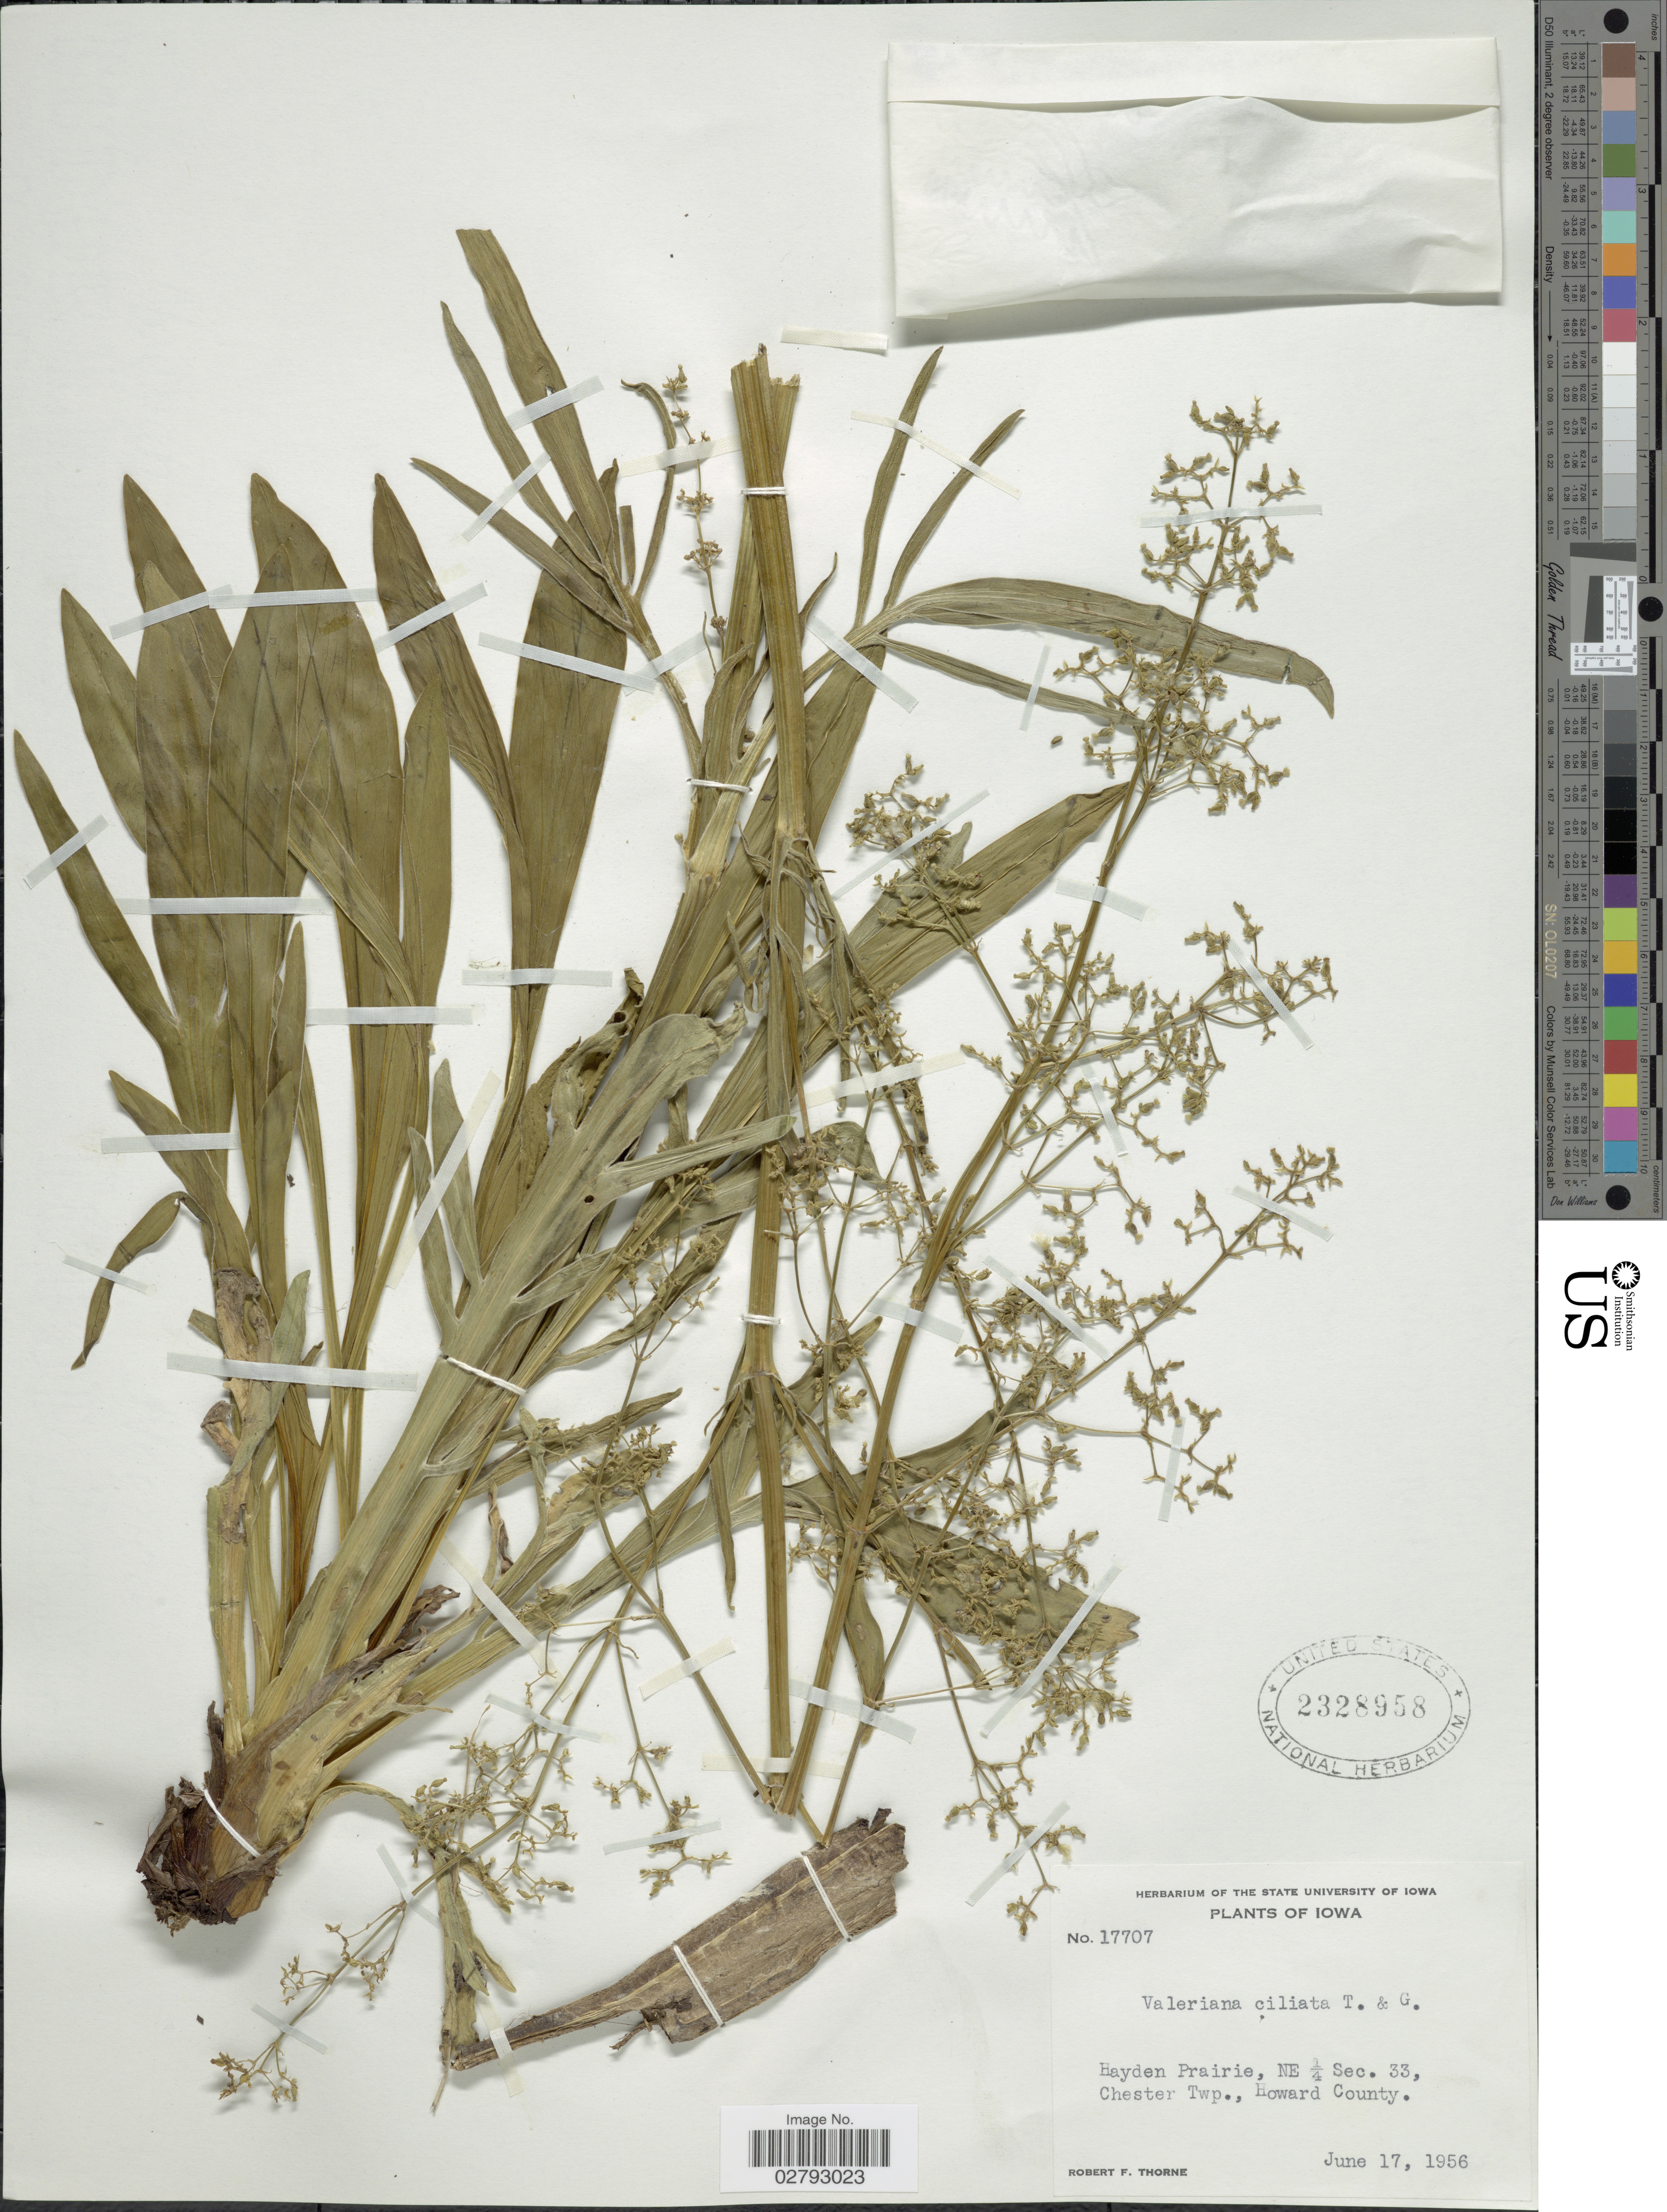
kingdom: Plantae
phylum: Tracheophyta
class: Magnoliopsida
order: Dipsacales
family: Caprifoliaceae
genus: Valeriana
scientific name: Valeriana ciliata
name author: Torr. & A. Gray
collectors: R. F. Thorne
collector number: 17707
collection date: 1956-06-17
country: United States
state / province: Iowa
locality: Hayden Prairie, NE ¼ Sec. 33, Chester Twp., Howard County.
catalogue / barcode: US 2328958